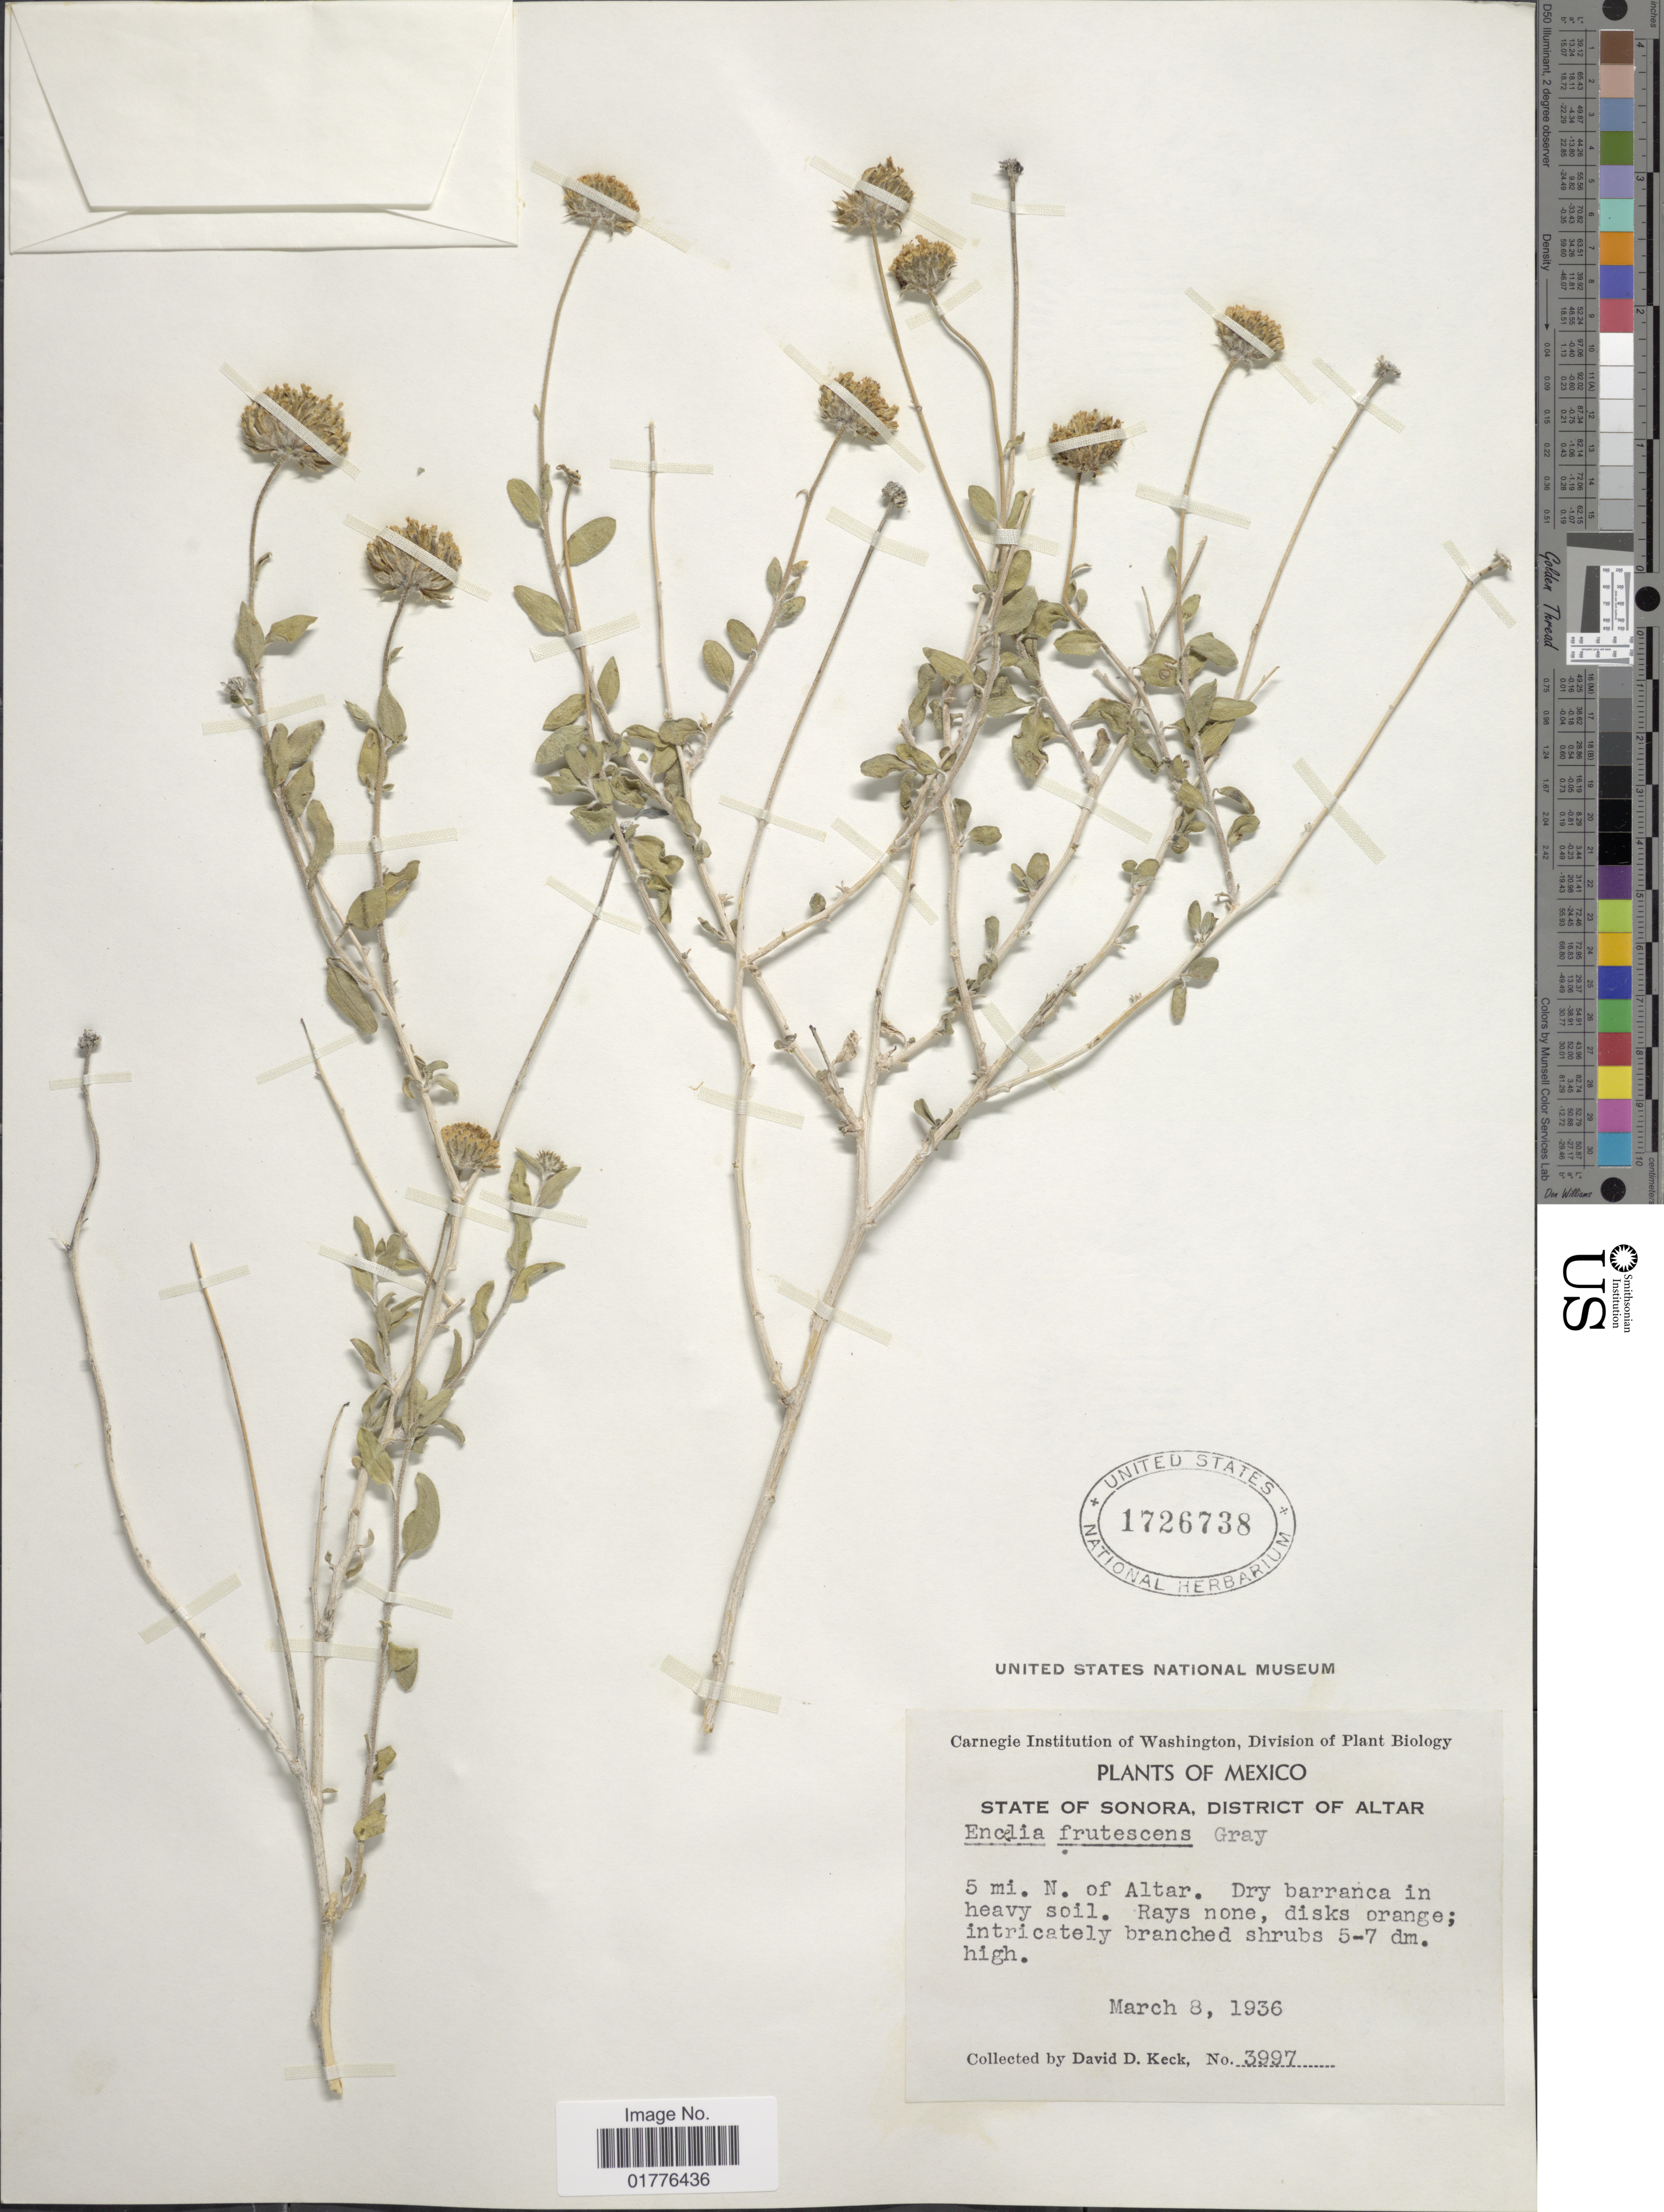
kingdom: Plantae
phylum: Tracheophyta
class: Magnoliopsida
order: Asterales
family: Asteraceae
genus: Encelia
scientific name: Encelia frutescens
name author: (A. Gray) A. Gray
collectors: D. D. Keck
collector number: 3997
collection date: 1936-03-08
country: Mexico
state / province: Sonora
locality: District of Altar. 5 mi. N. of Altar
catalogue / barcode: US 1726738